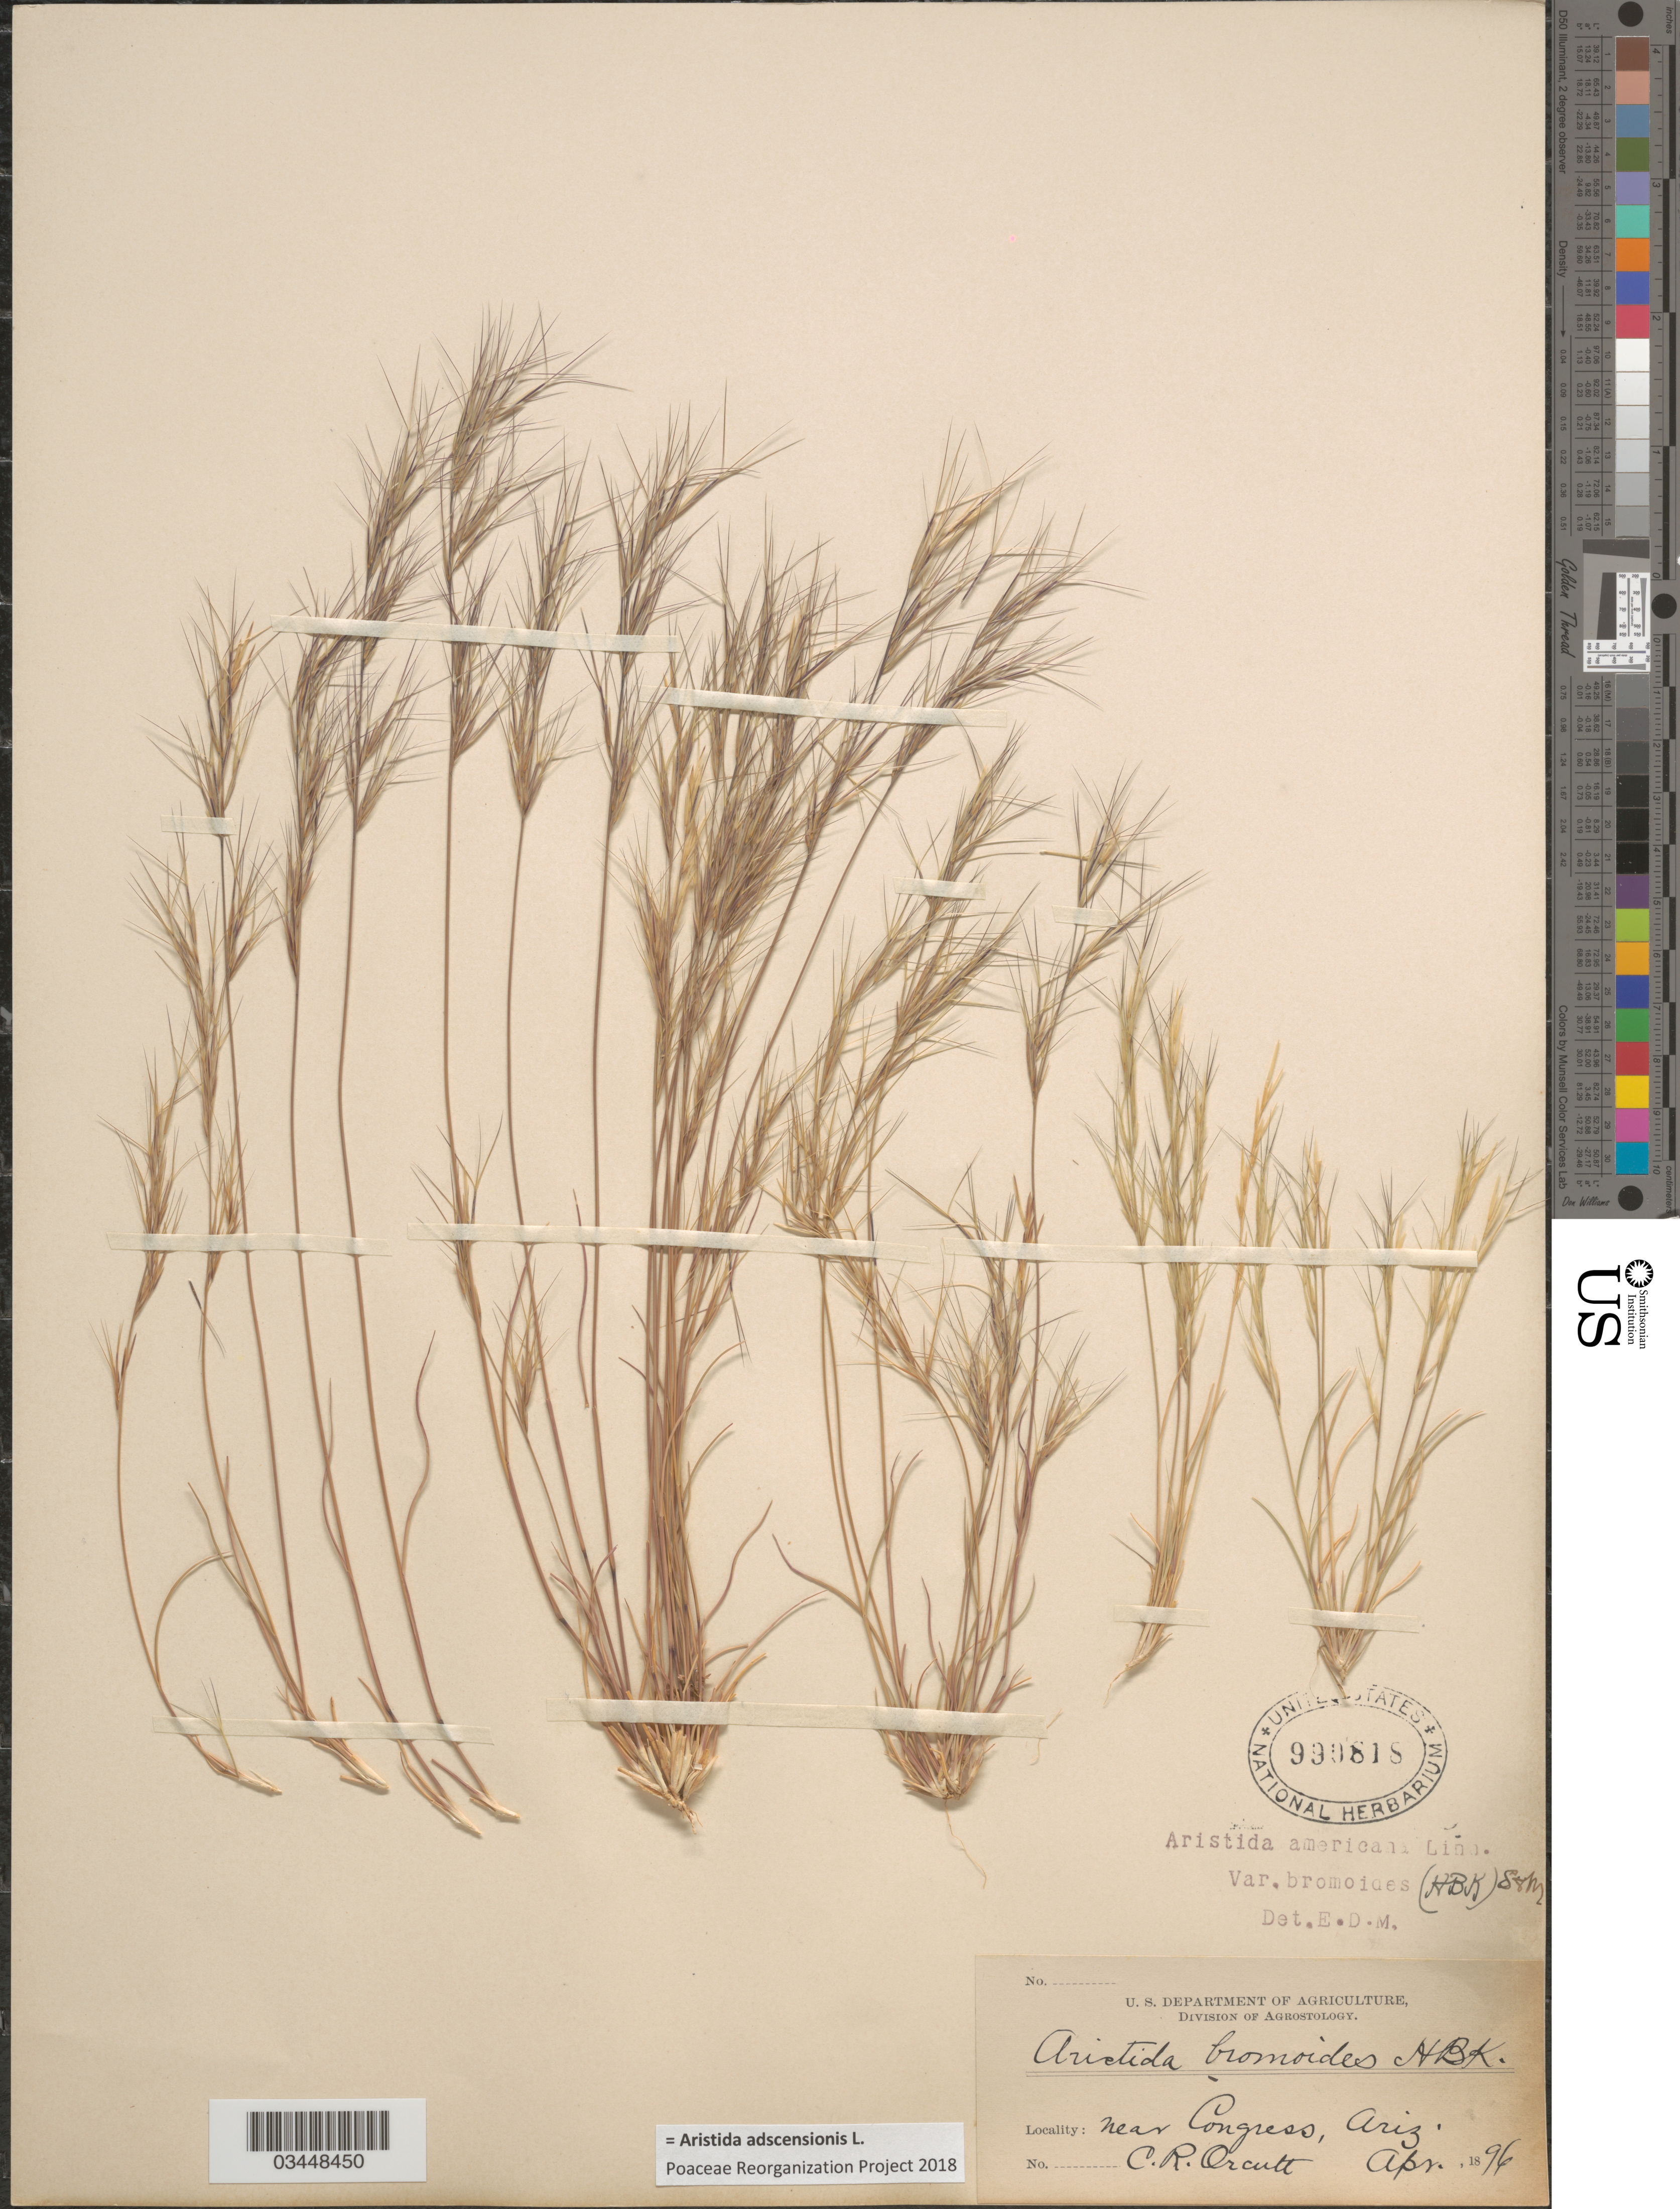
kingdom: Plantae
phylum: Tracheophyta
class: Liliopsida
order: Poales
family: Poaceae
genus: Aristida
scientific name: Aristida adscensionis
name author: L.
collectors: C. R. Orcutt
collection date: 1896-04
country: United States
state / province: Arizona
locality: Near Congress.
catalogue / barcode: US 990818